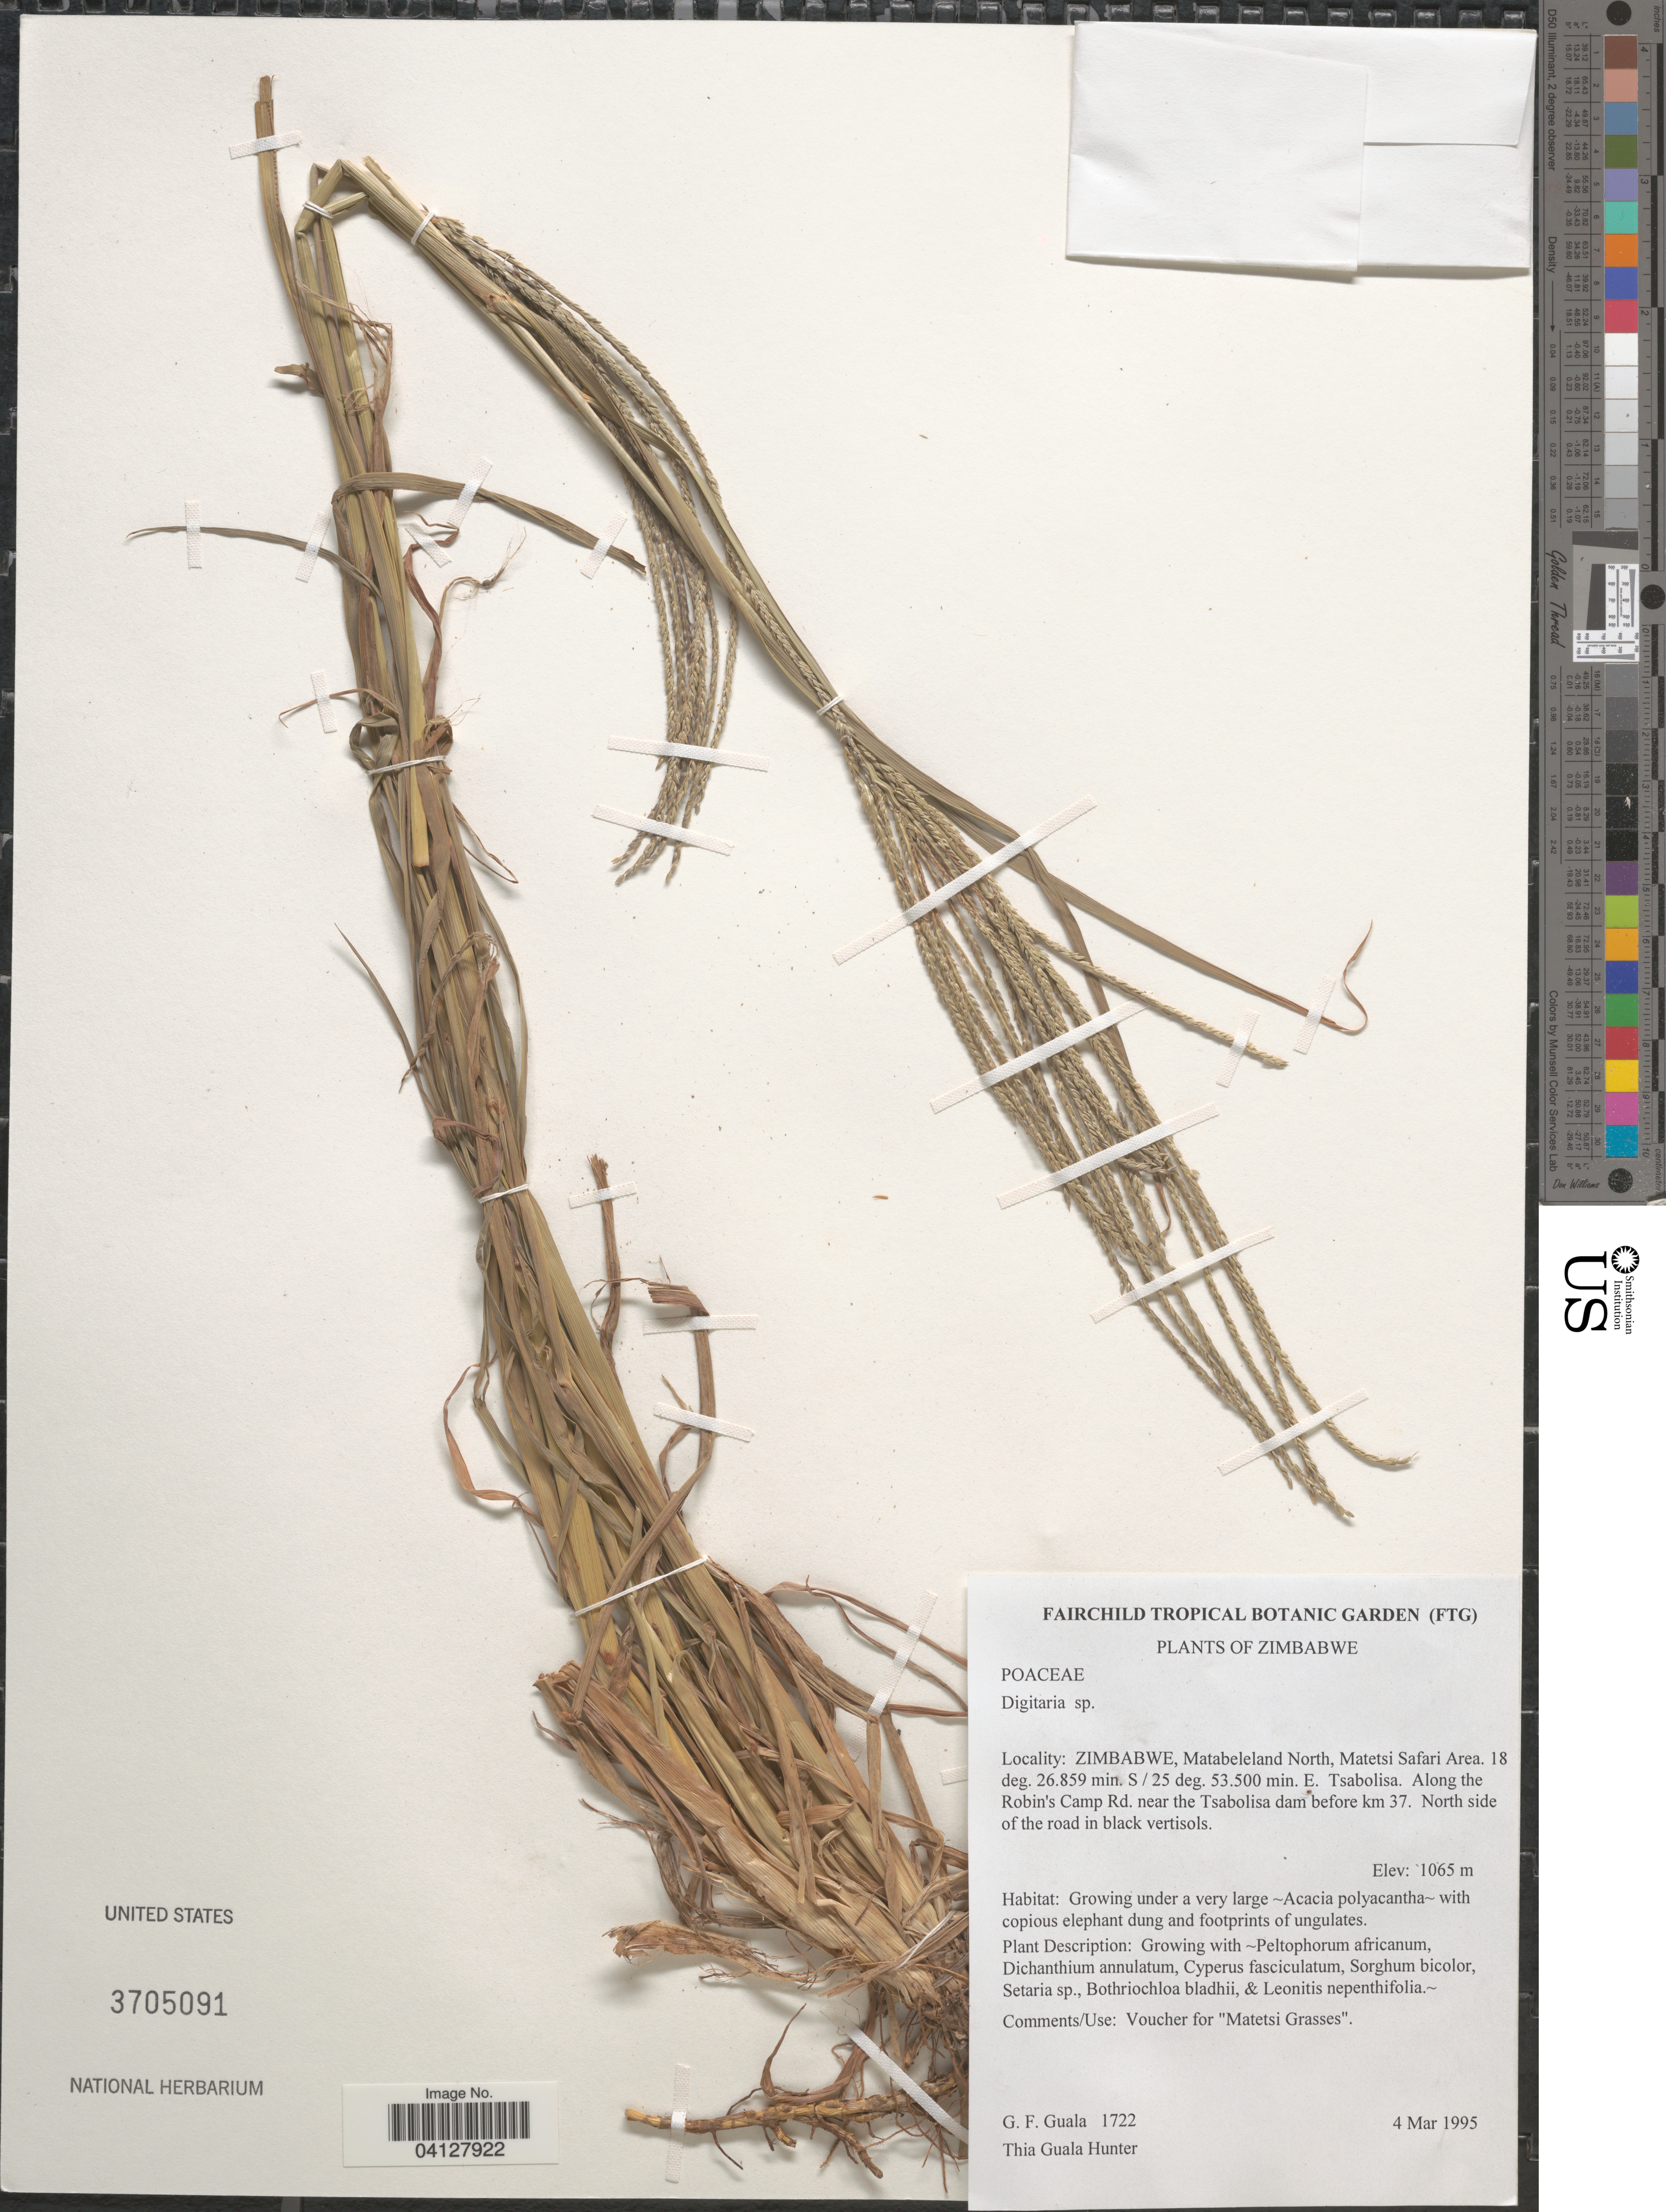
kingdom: Plantae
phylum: Tracheophyta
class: Liliopsida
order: Poales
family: Poaceae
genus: Digitaria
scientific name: Digitaria sp.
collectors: G. Guala & T. Hunter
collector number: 1722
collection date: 1995-03-04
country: Zimbabwe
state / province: Matabeleland North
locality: Matetsi Safari Area. Tsabolisa. Along the Robin's Camp Rd. near the Tsabolisa dam before km 37. North side of the road in black vertisols.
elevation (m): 1065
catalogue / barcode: US 3705091